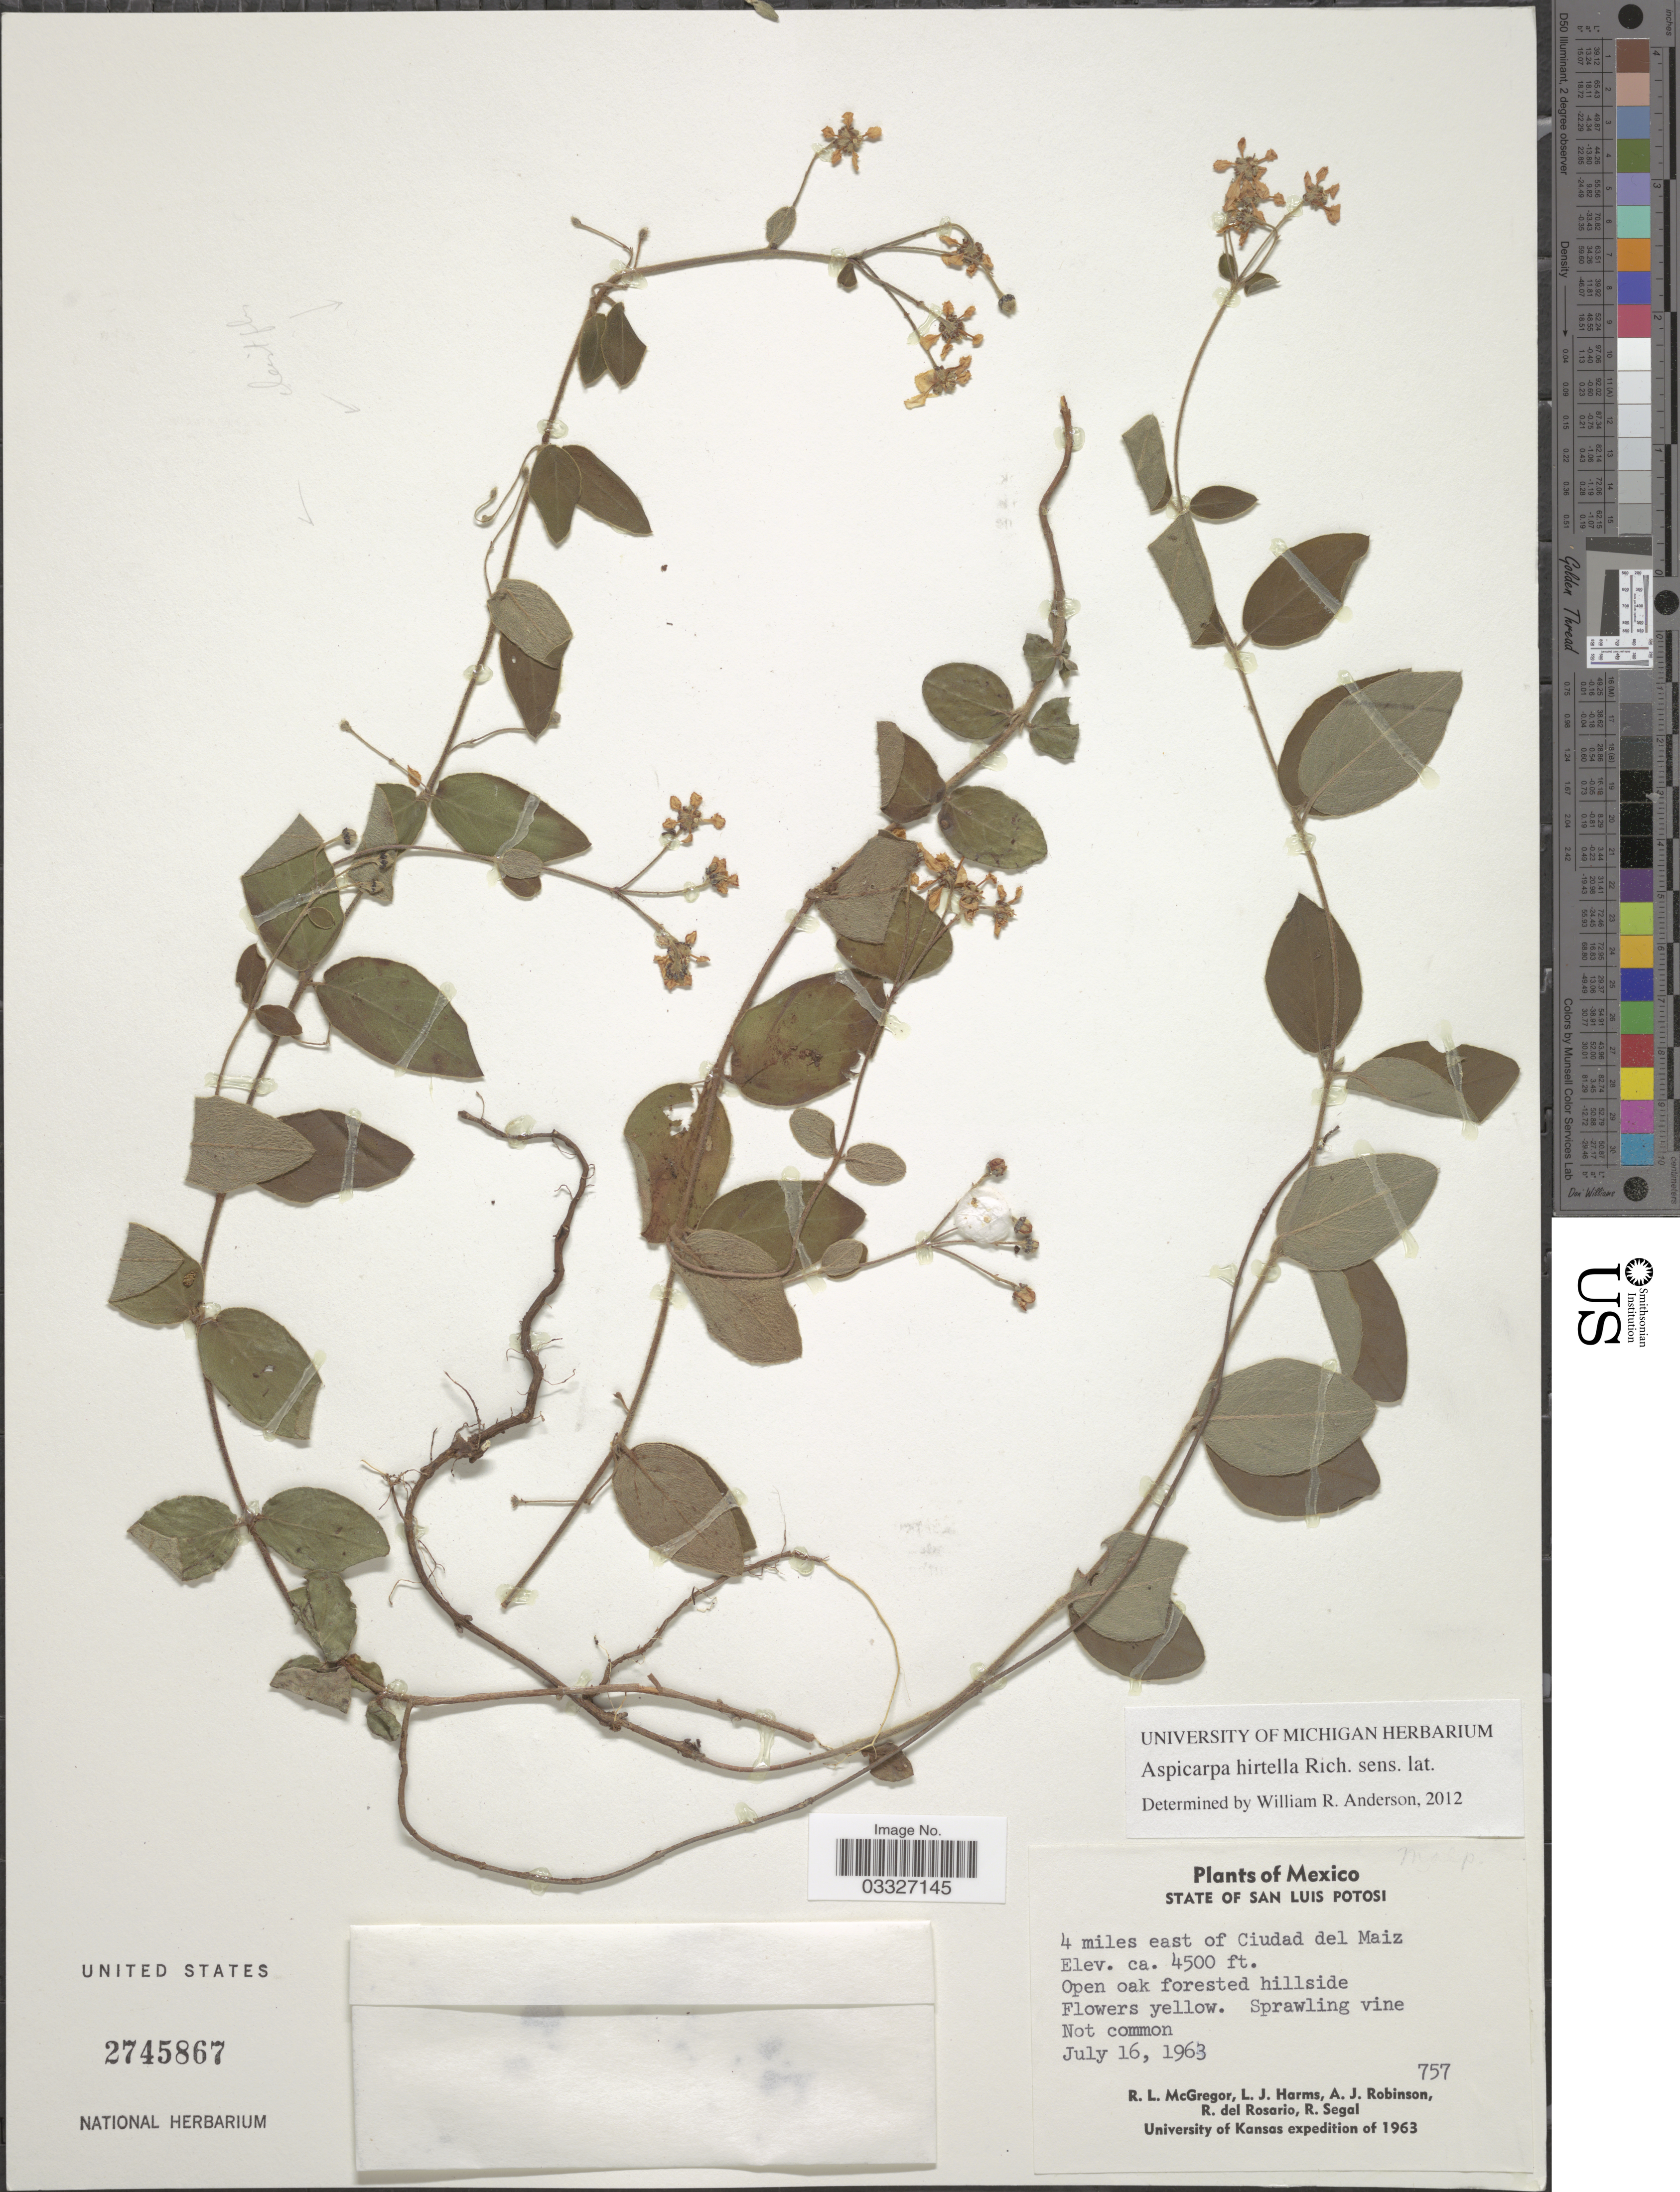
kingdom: Plantae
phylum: Tracheophyta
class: Magnoliopsida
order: Malpighiales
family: Malpighiaceae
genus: Aspicarpa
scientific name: Aspicarpa hirtella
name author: Rich.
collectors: R. McGregor, L. Harms, A. J. Robinson, R. del Rosario & R. Segal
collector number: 757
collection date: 1963-07-16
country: Mexico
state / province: San Luis Potosí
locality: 4 miles east of Ciudad del Maiz.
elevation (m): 1372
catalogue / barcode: US 2745867